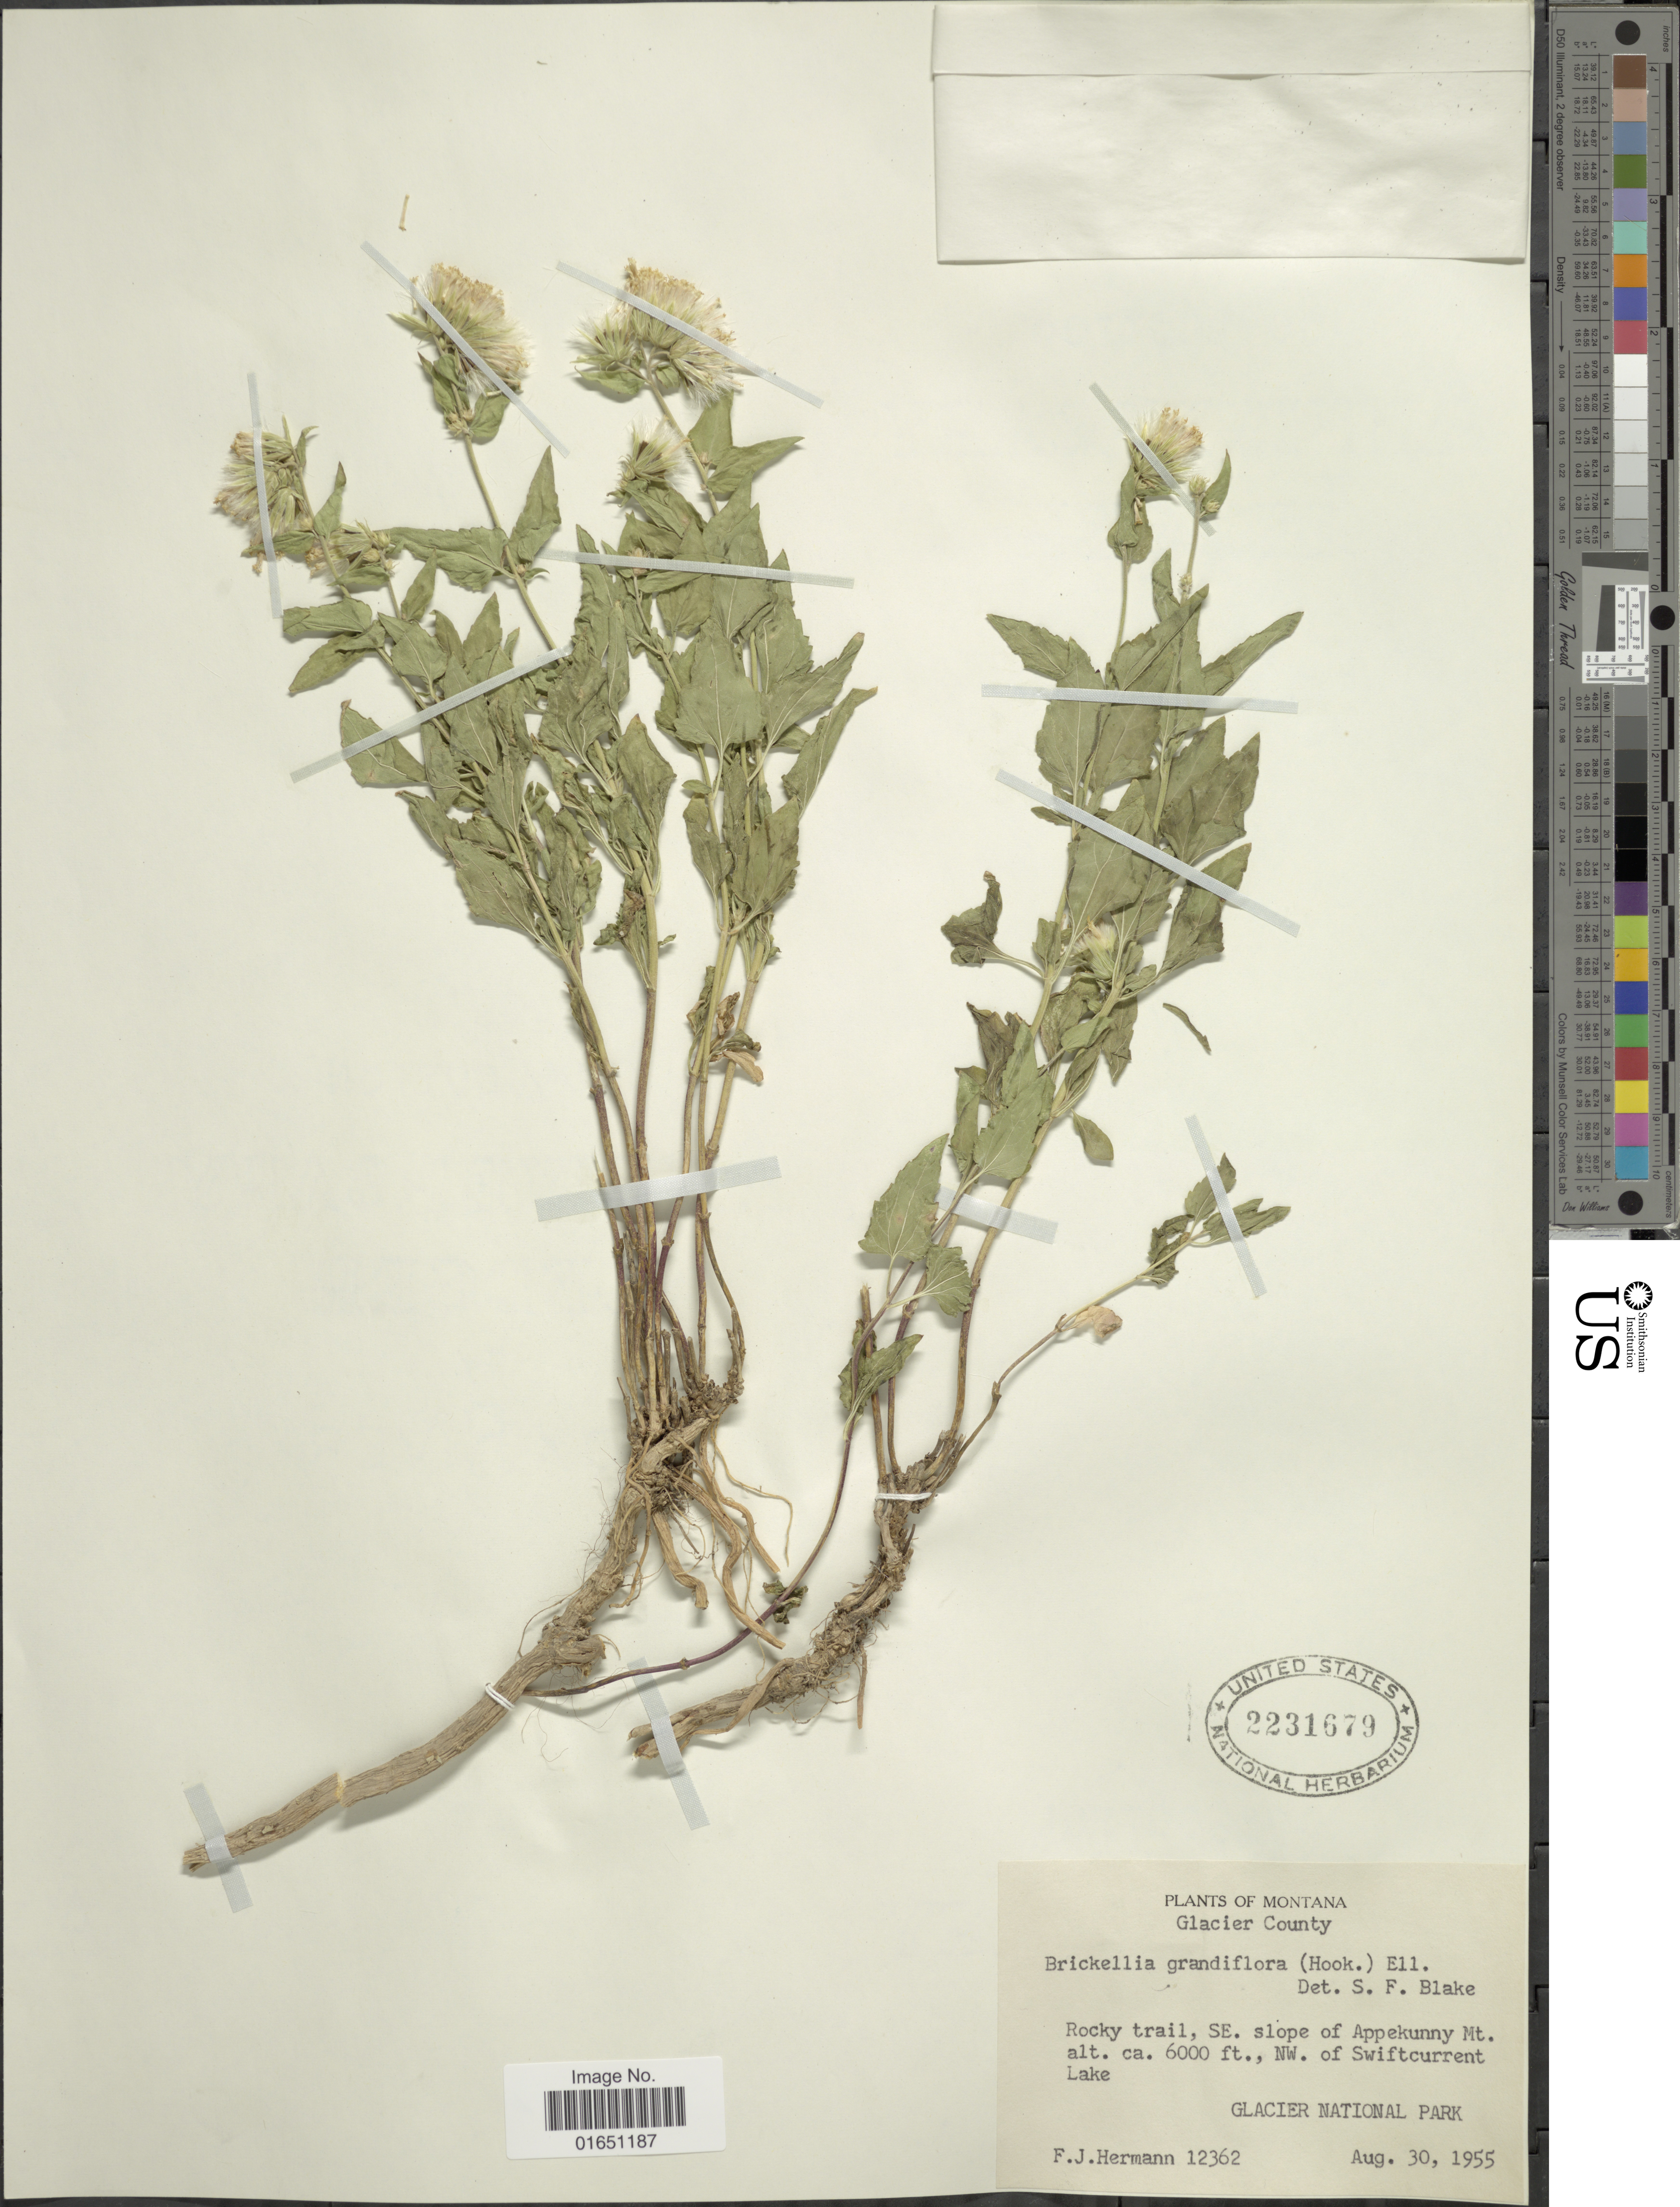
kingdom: Plantae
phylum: Tracheophyta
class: Magnoliopsida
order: Asterales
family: Asteraceae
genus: Brickellia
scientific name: Brickellia grandiflora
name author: (Hook.) Nutt.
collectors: F. J. Hermann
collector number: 12362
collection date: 1955-08-30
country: United States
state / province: Montana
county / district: Glacier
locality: Rocky trail, SE. slope of Appekunny Mt., NW. of Swiftcurrent Lake, Glacier National Park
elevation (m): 1829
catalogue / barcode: US 2231679